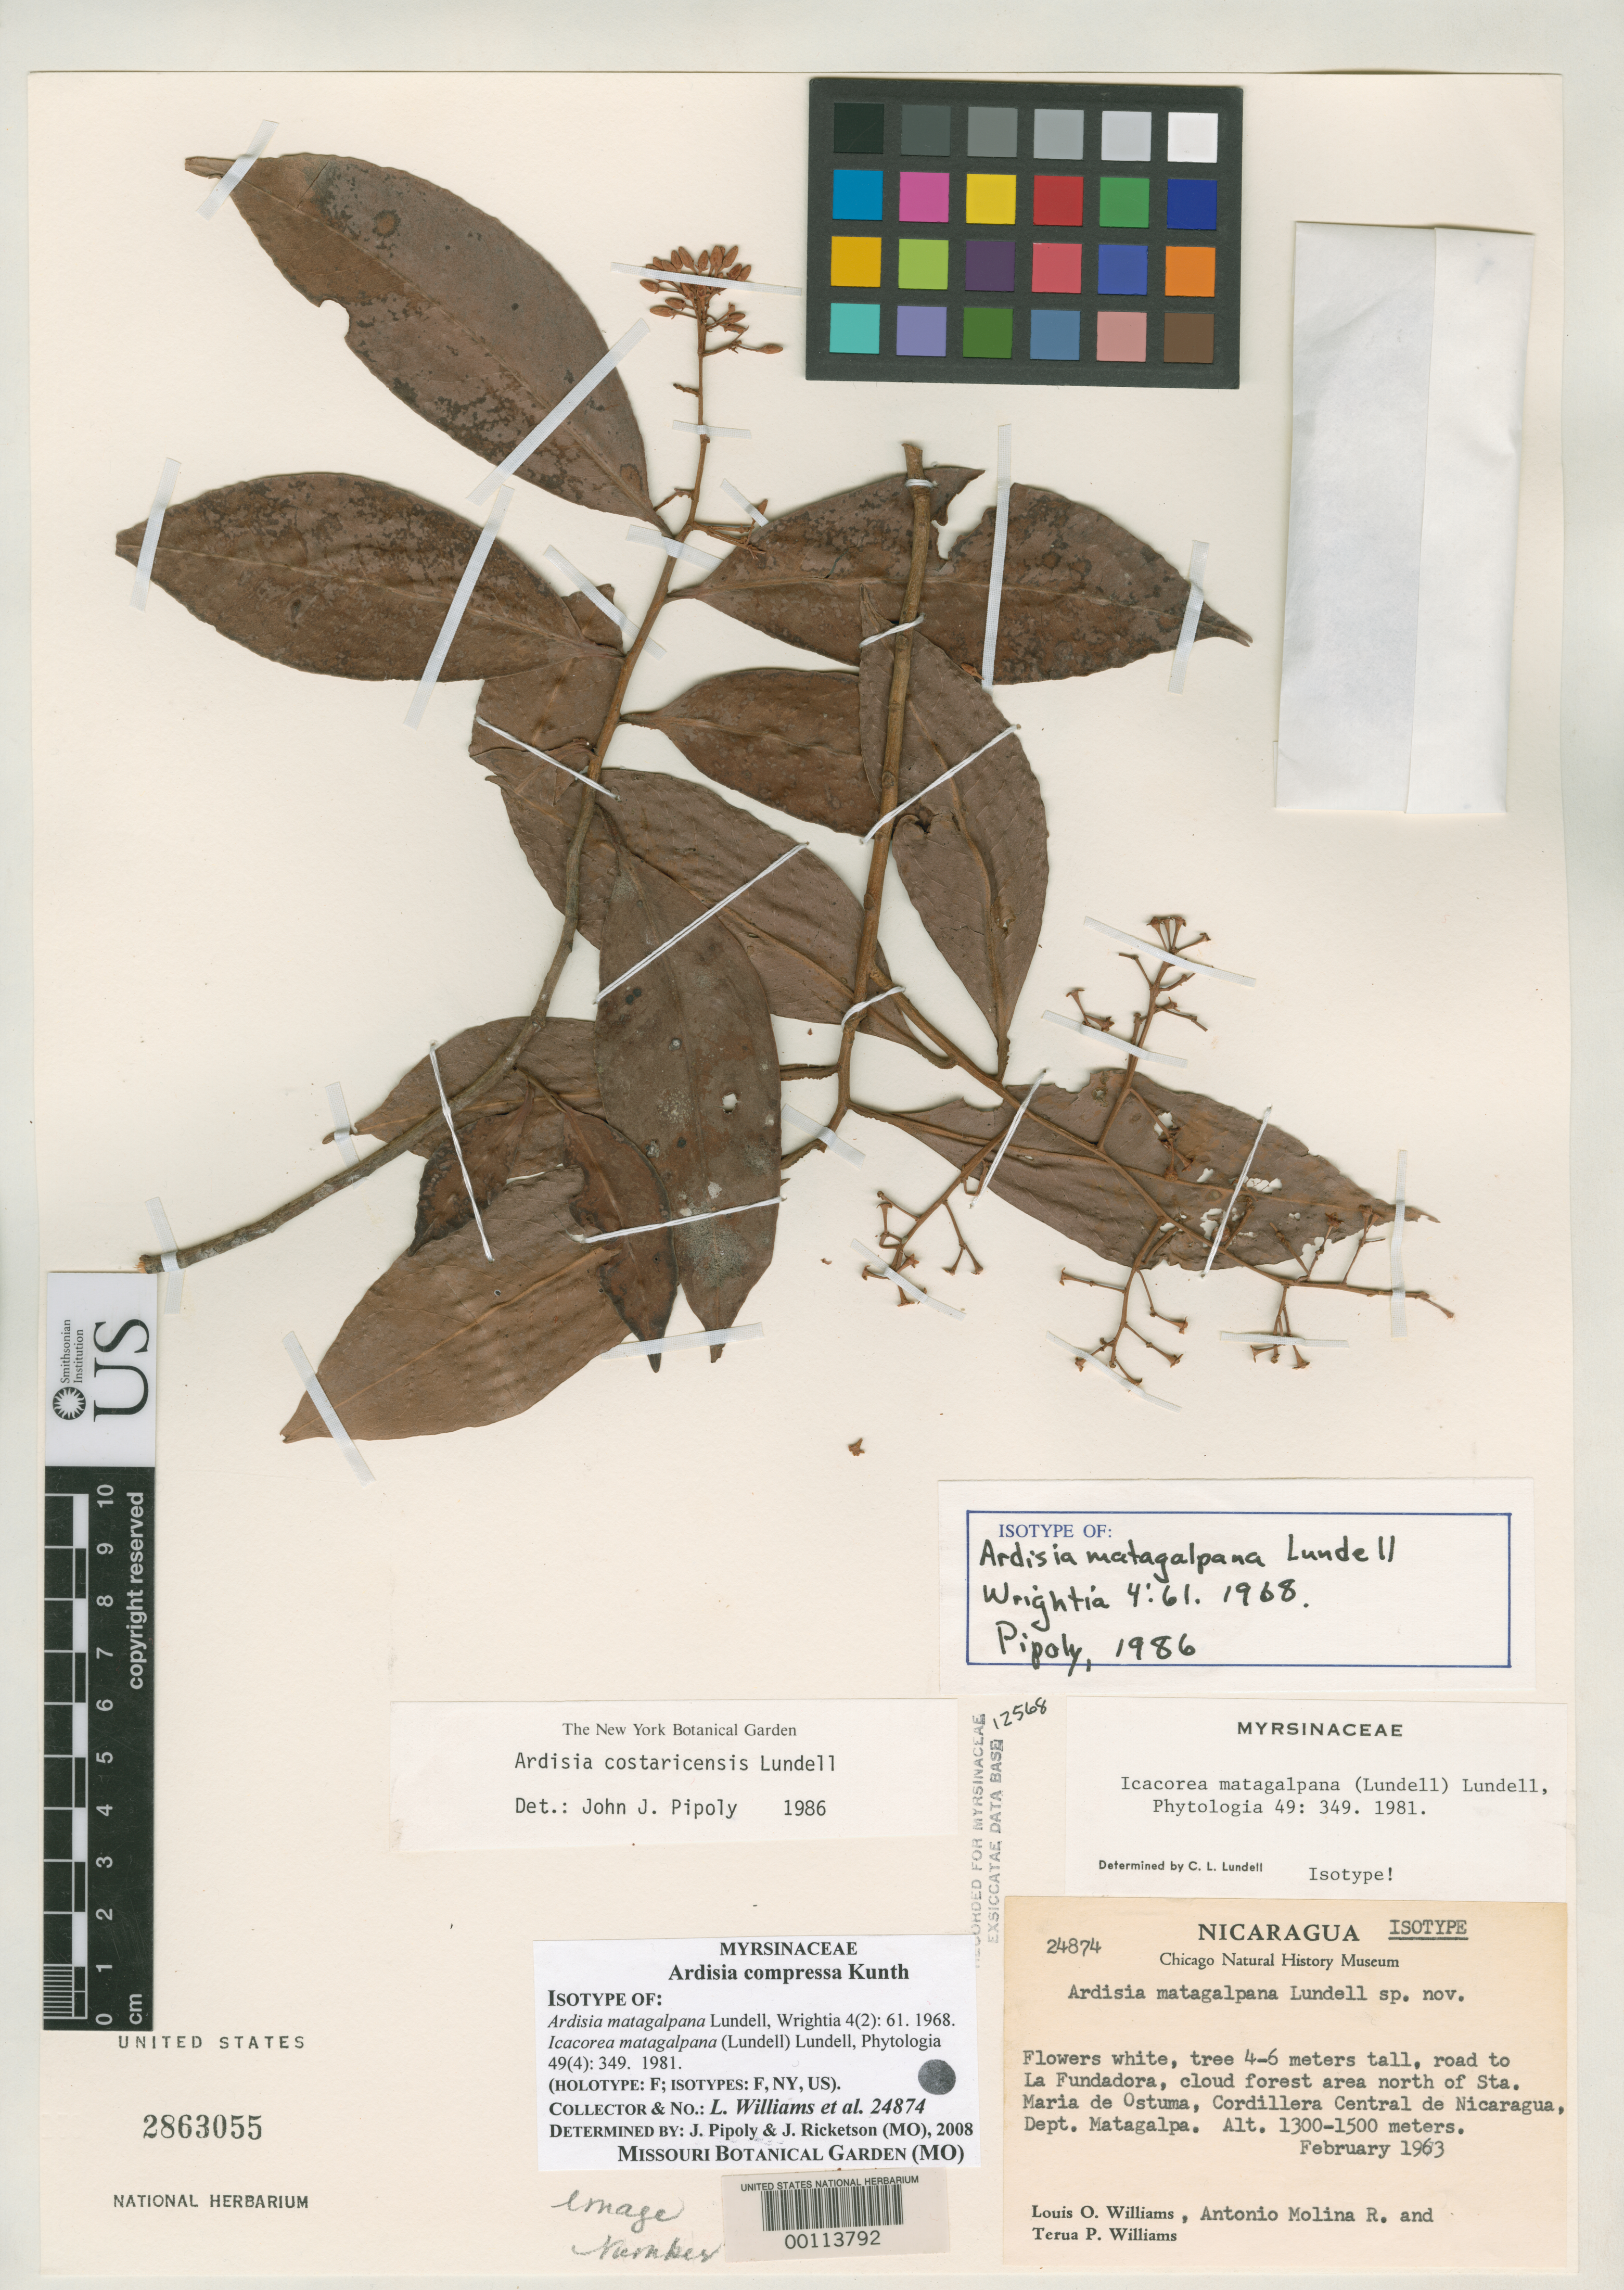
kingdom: Plantae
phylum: Tracheophyta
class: Magnoliopsida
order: Ericales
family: Primulaceae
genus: Ardisia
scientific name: Ardisia matagalpana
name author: Lundell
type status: Isotype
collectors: L. O. Williams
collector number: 24874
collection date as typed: Feb 1963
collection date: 1963-02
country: Nicaragua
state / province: Matagalpa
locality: Road to La Fundora, north of Santa Maria de Ostuma, cordillera central de Nicaragua.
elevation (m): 1300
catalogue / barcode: US 2863055